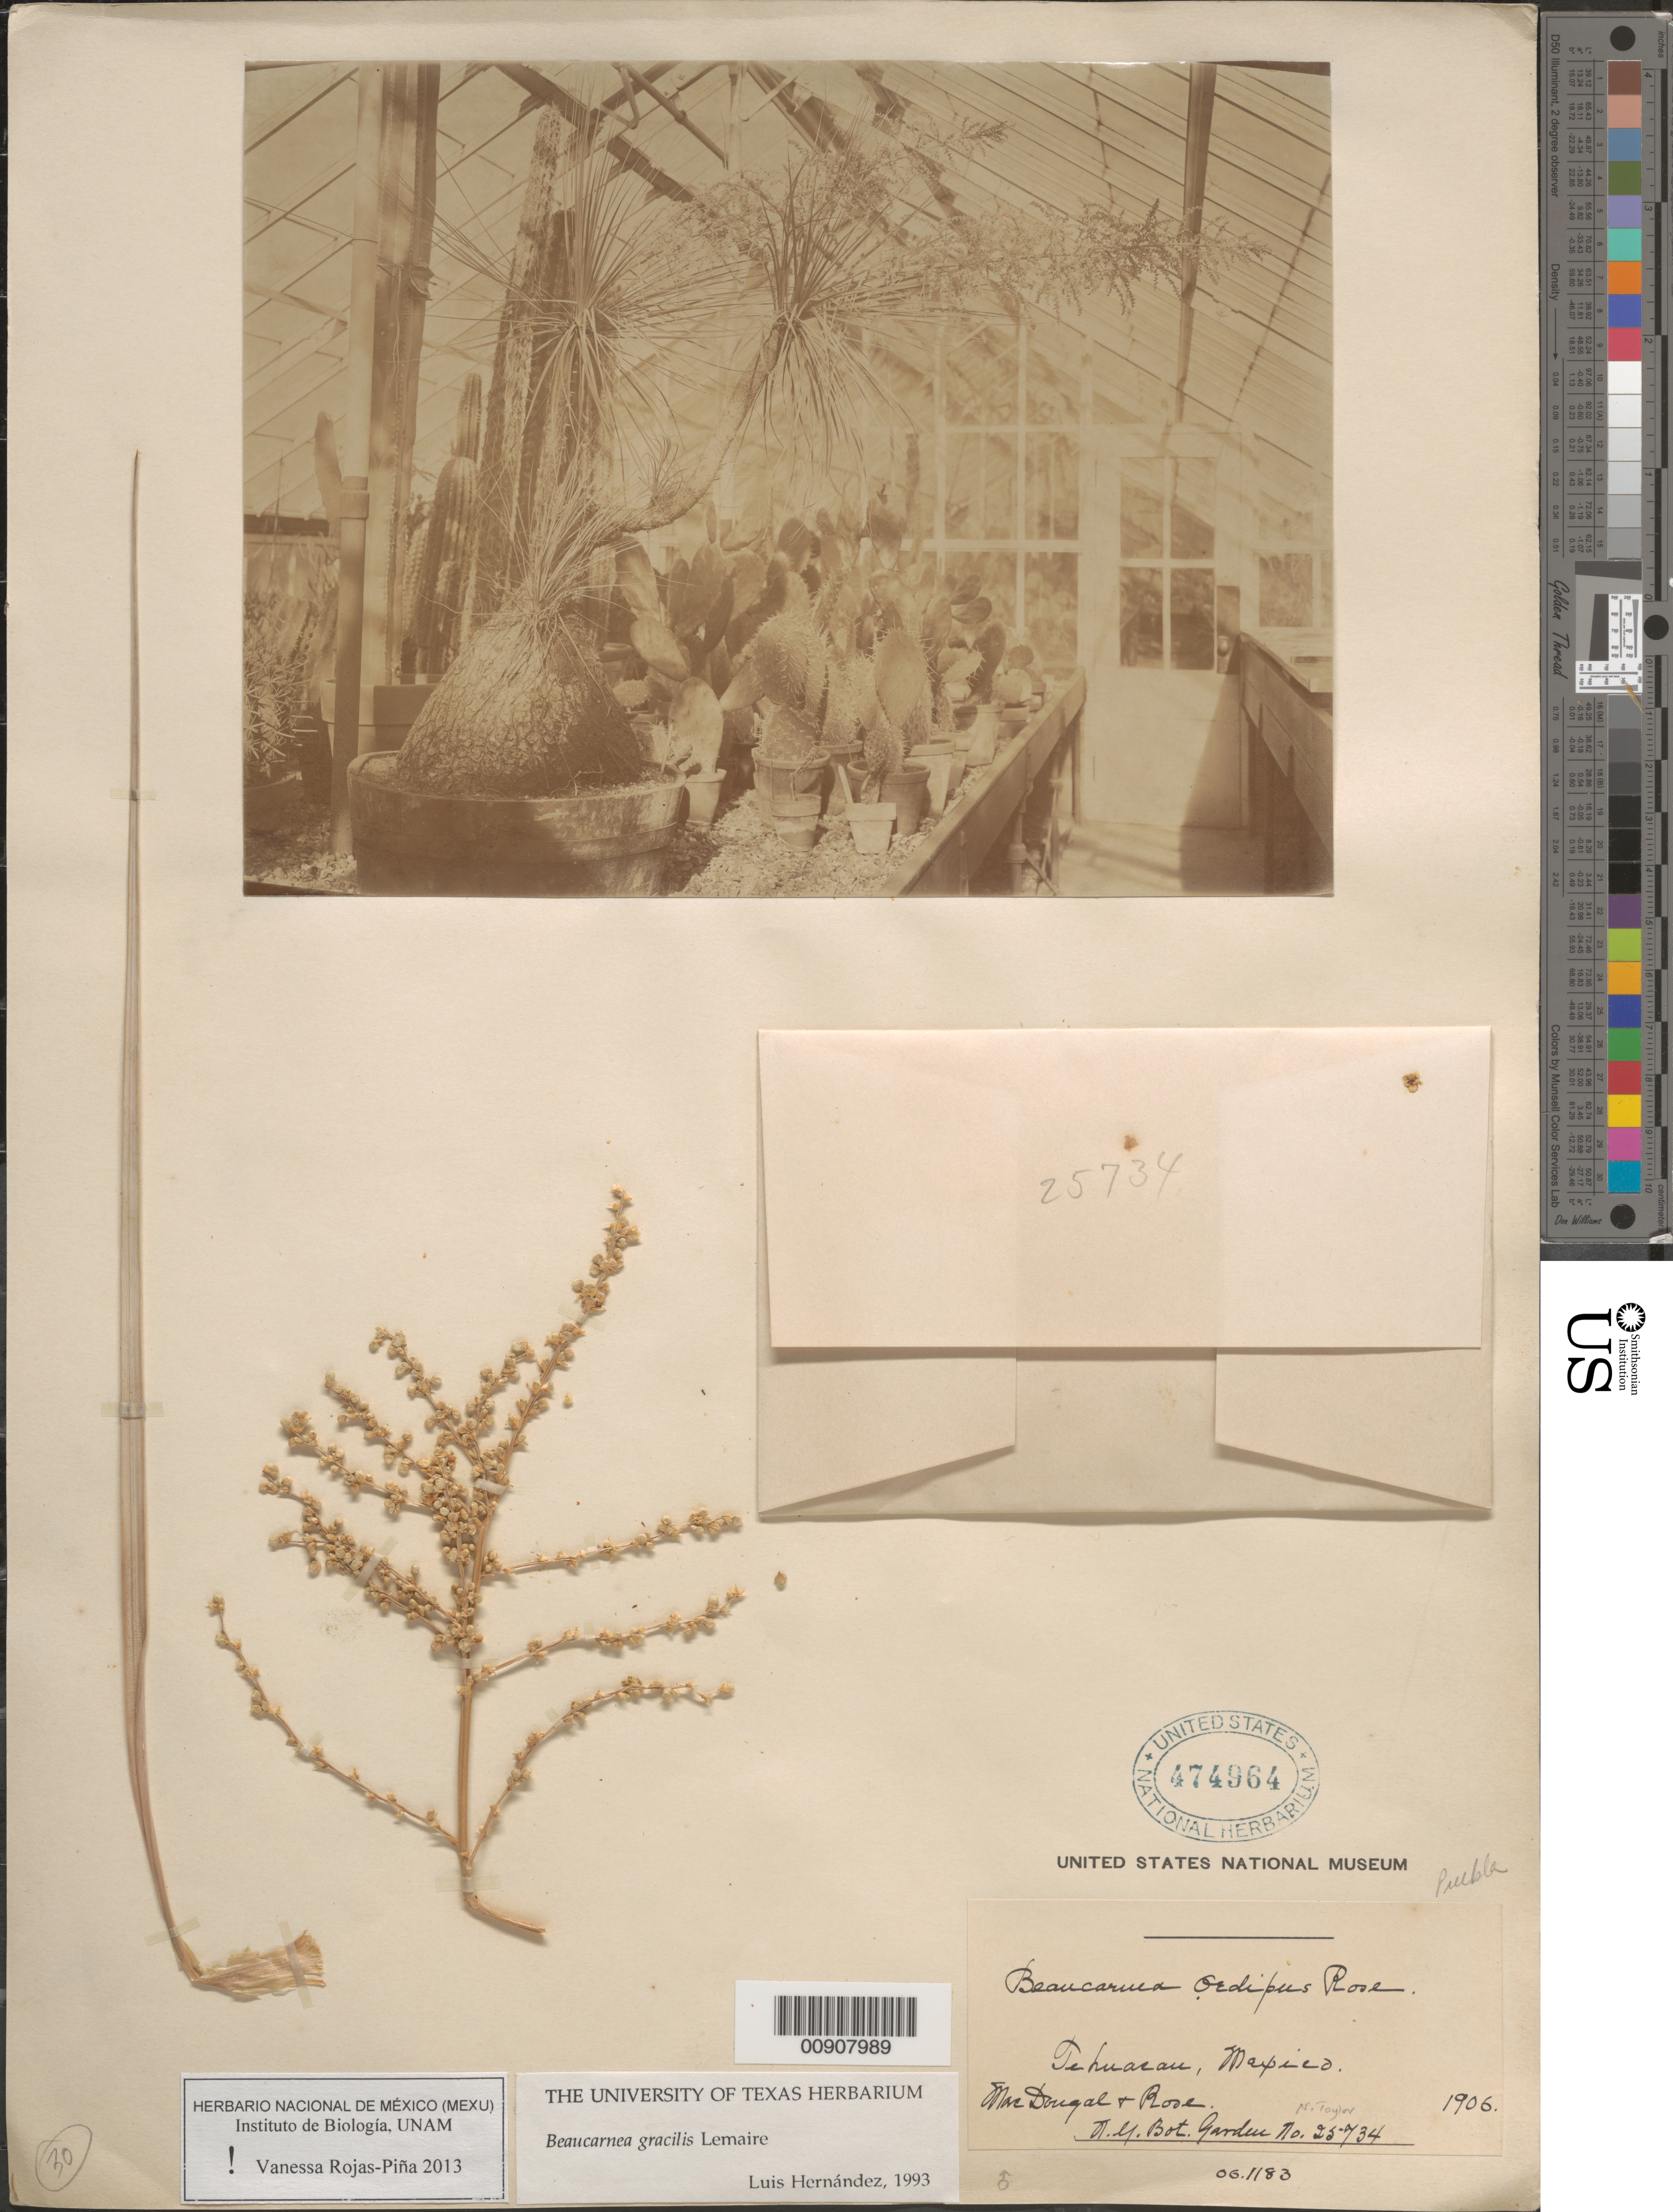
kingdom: Plantae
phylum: Tracheophyta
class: Liliopsida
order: Asparagales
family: Asparagaceae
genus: Beaucarnea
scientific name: Beaucarnea gracilis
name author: Lem.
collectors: D. T. MacDougal & -- Rose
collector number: NYBG No. 25734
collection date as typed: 1906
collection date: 1906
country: Mexico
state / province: Puebla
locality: Tehuacán.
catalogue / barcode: US 474964